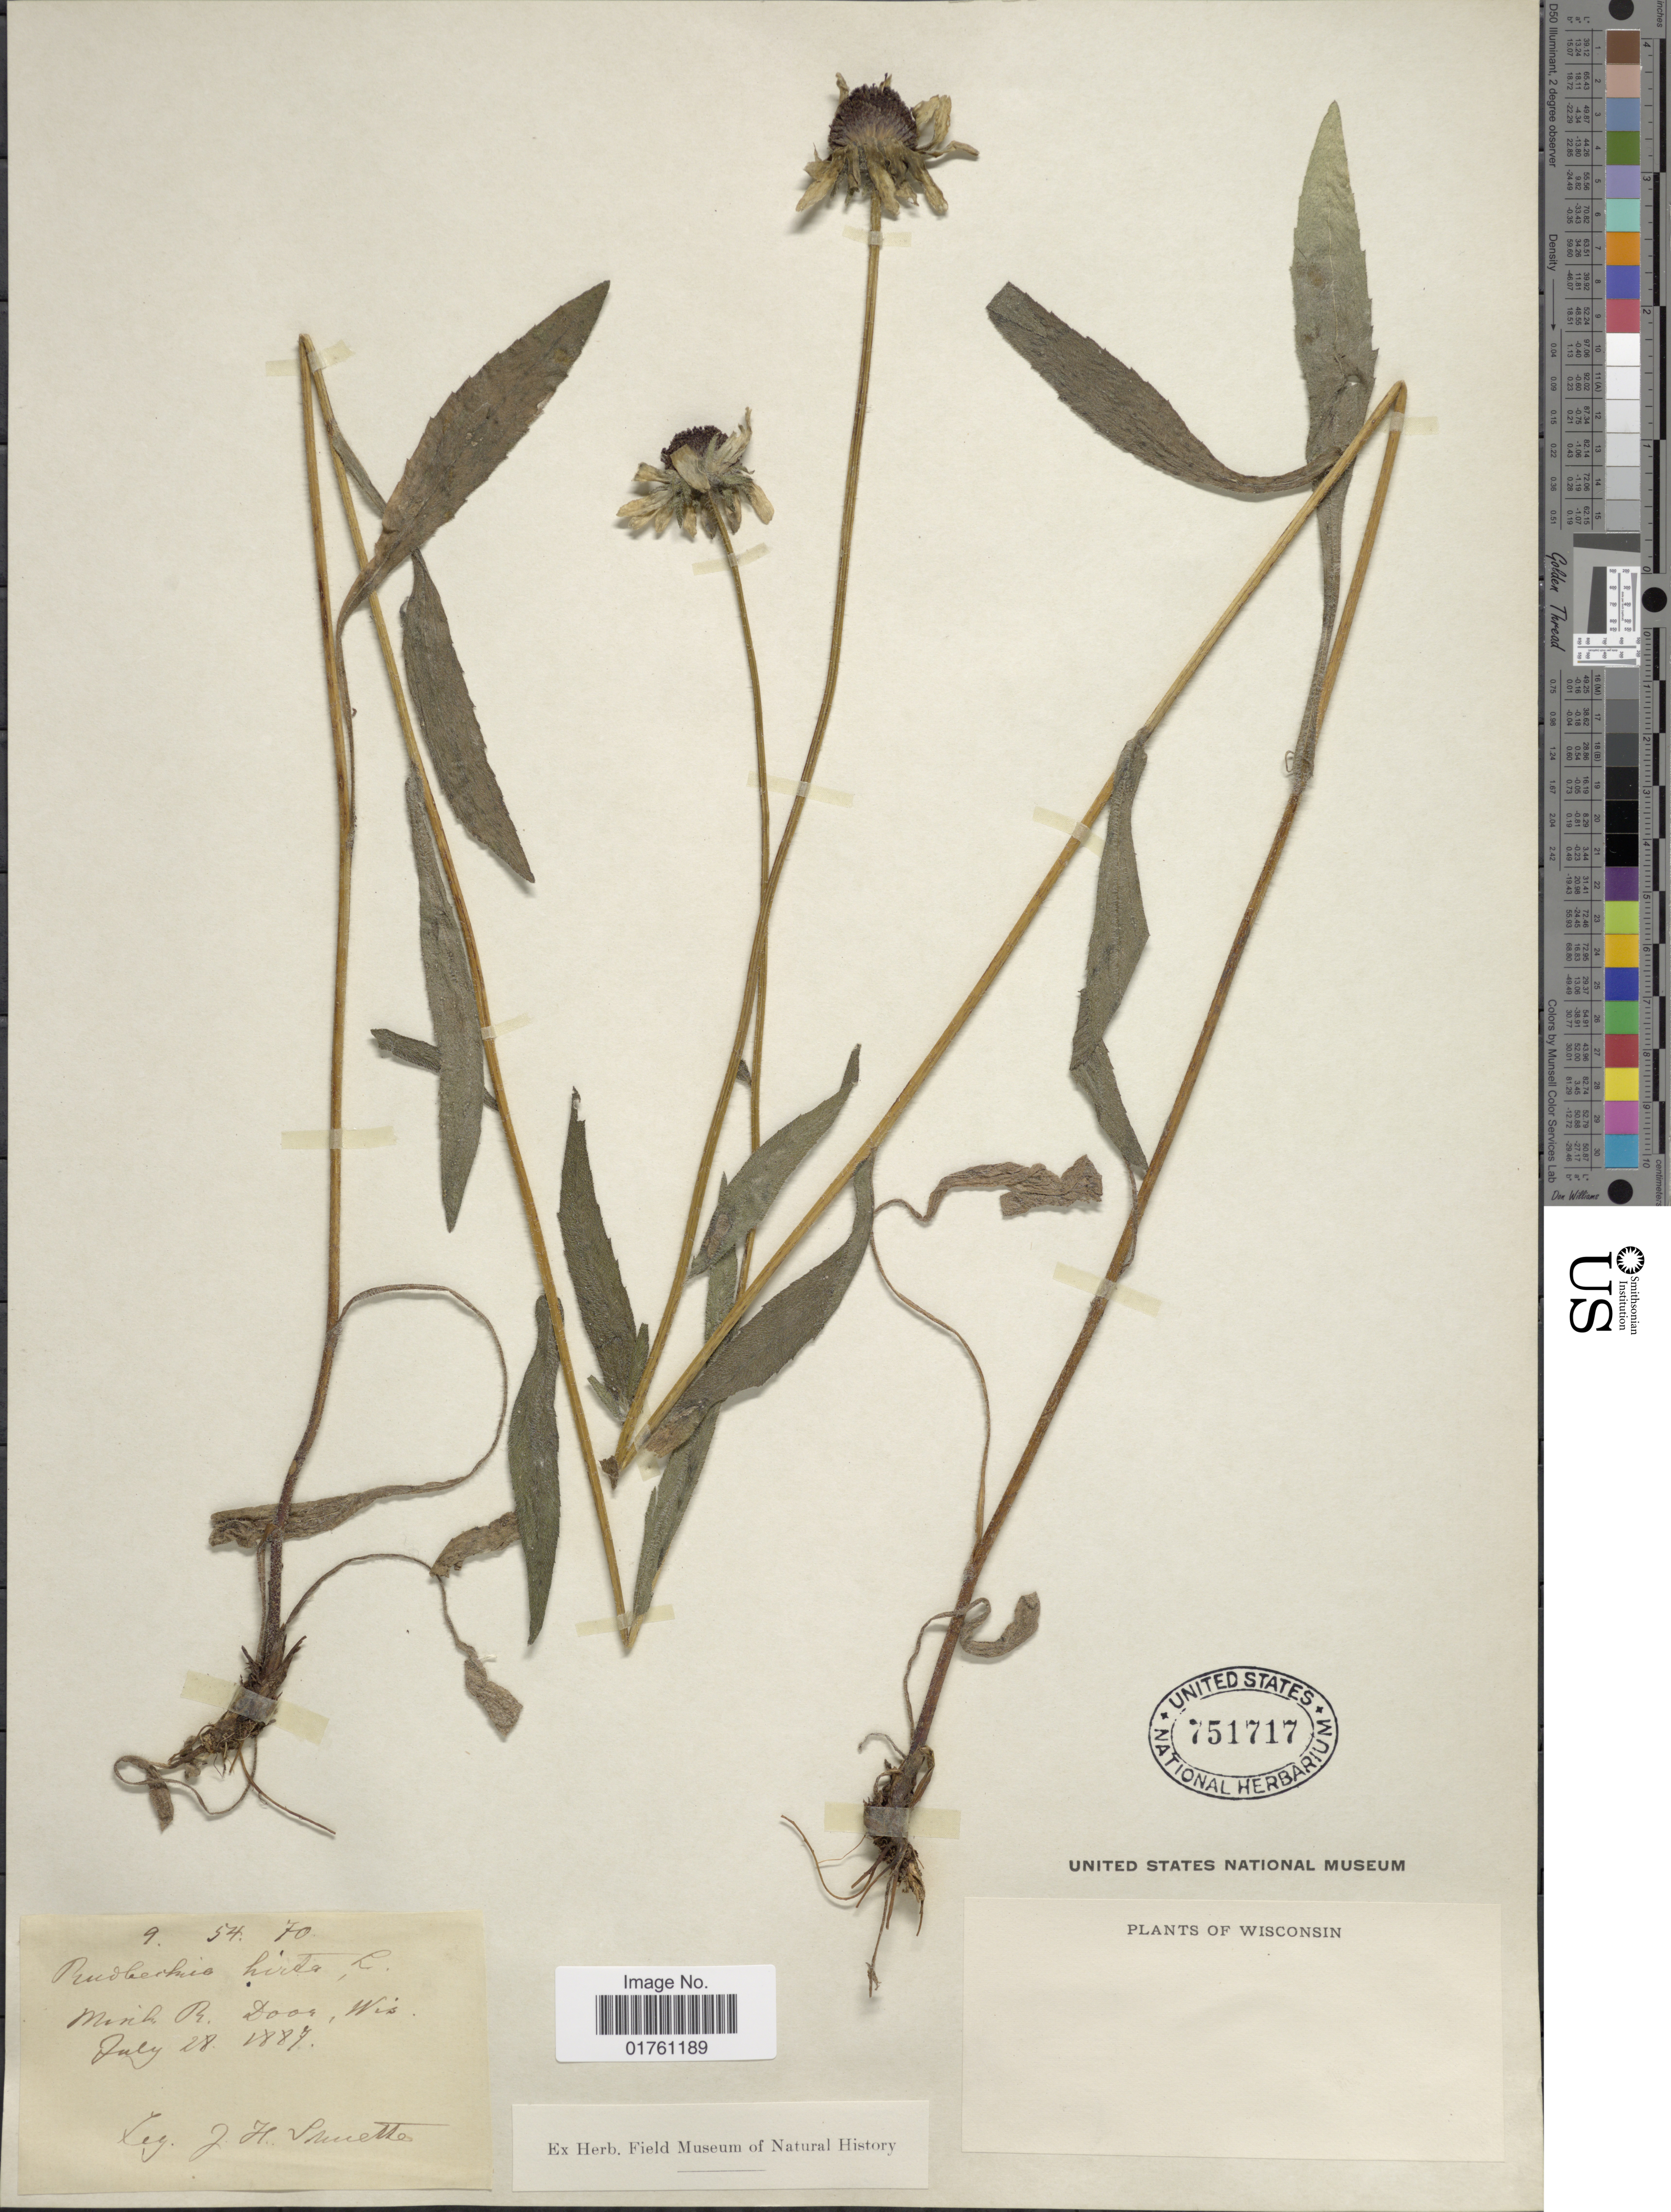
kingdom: Plantae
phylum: Tracheophyta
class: Magnoliopsida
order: Asterales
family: Asteraceae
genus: Rudbeckia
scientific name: Rudbeckia hirta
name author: L.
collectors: J. H. Schuette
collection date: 1887-07-28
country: United States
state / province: Wisconsin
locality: Minh R. Door, Wis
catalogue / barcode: US 751717